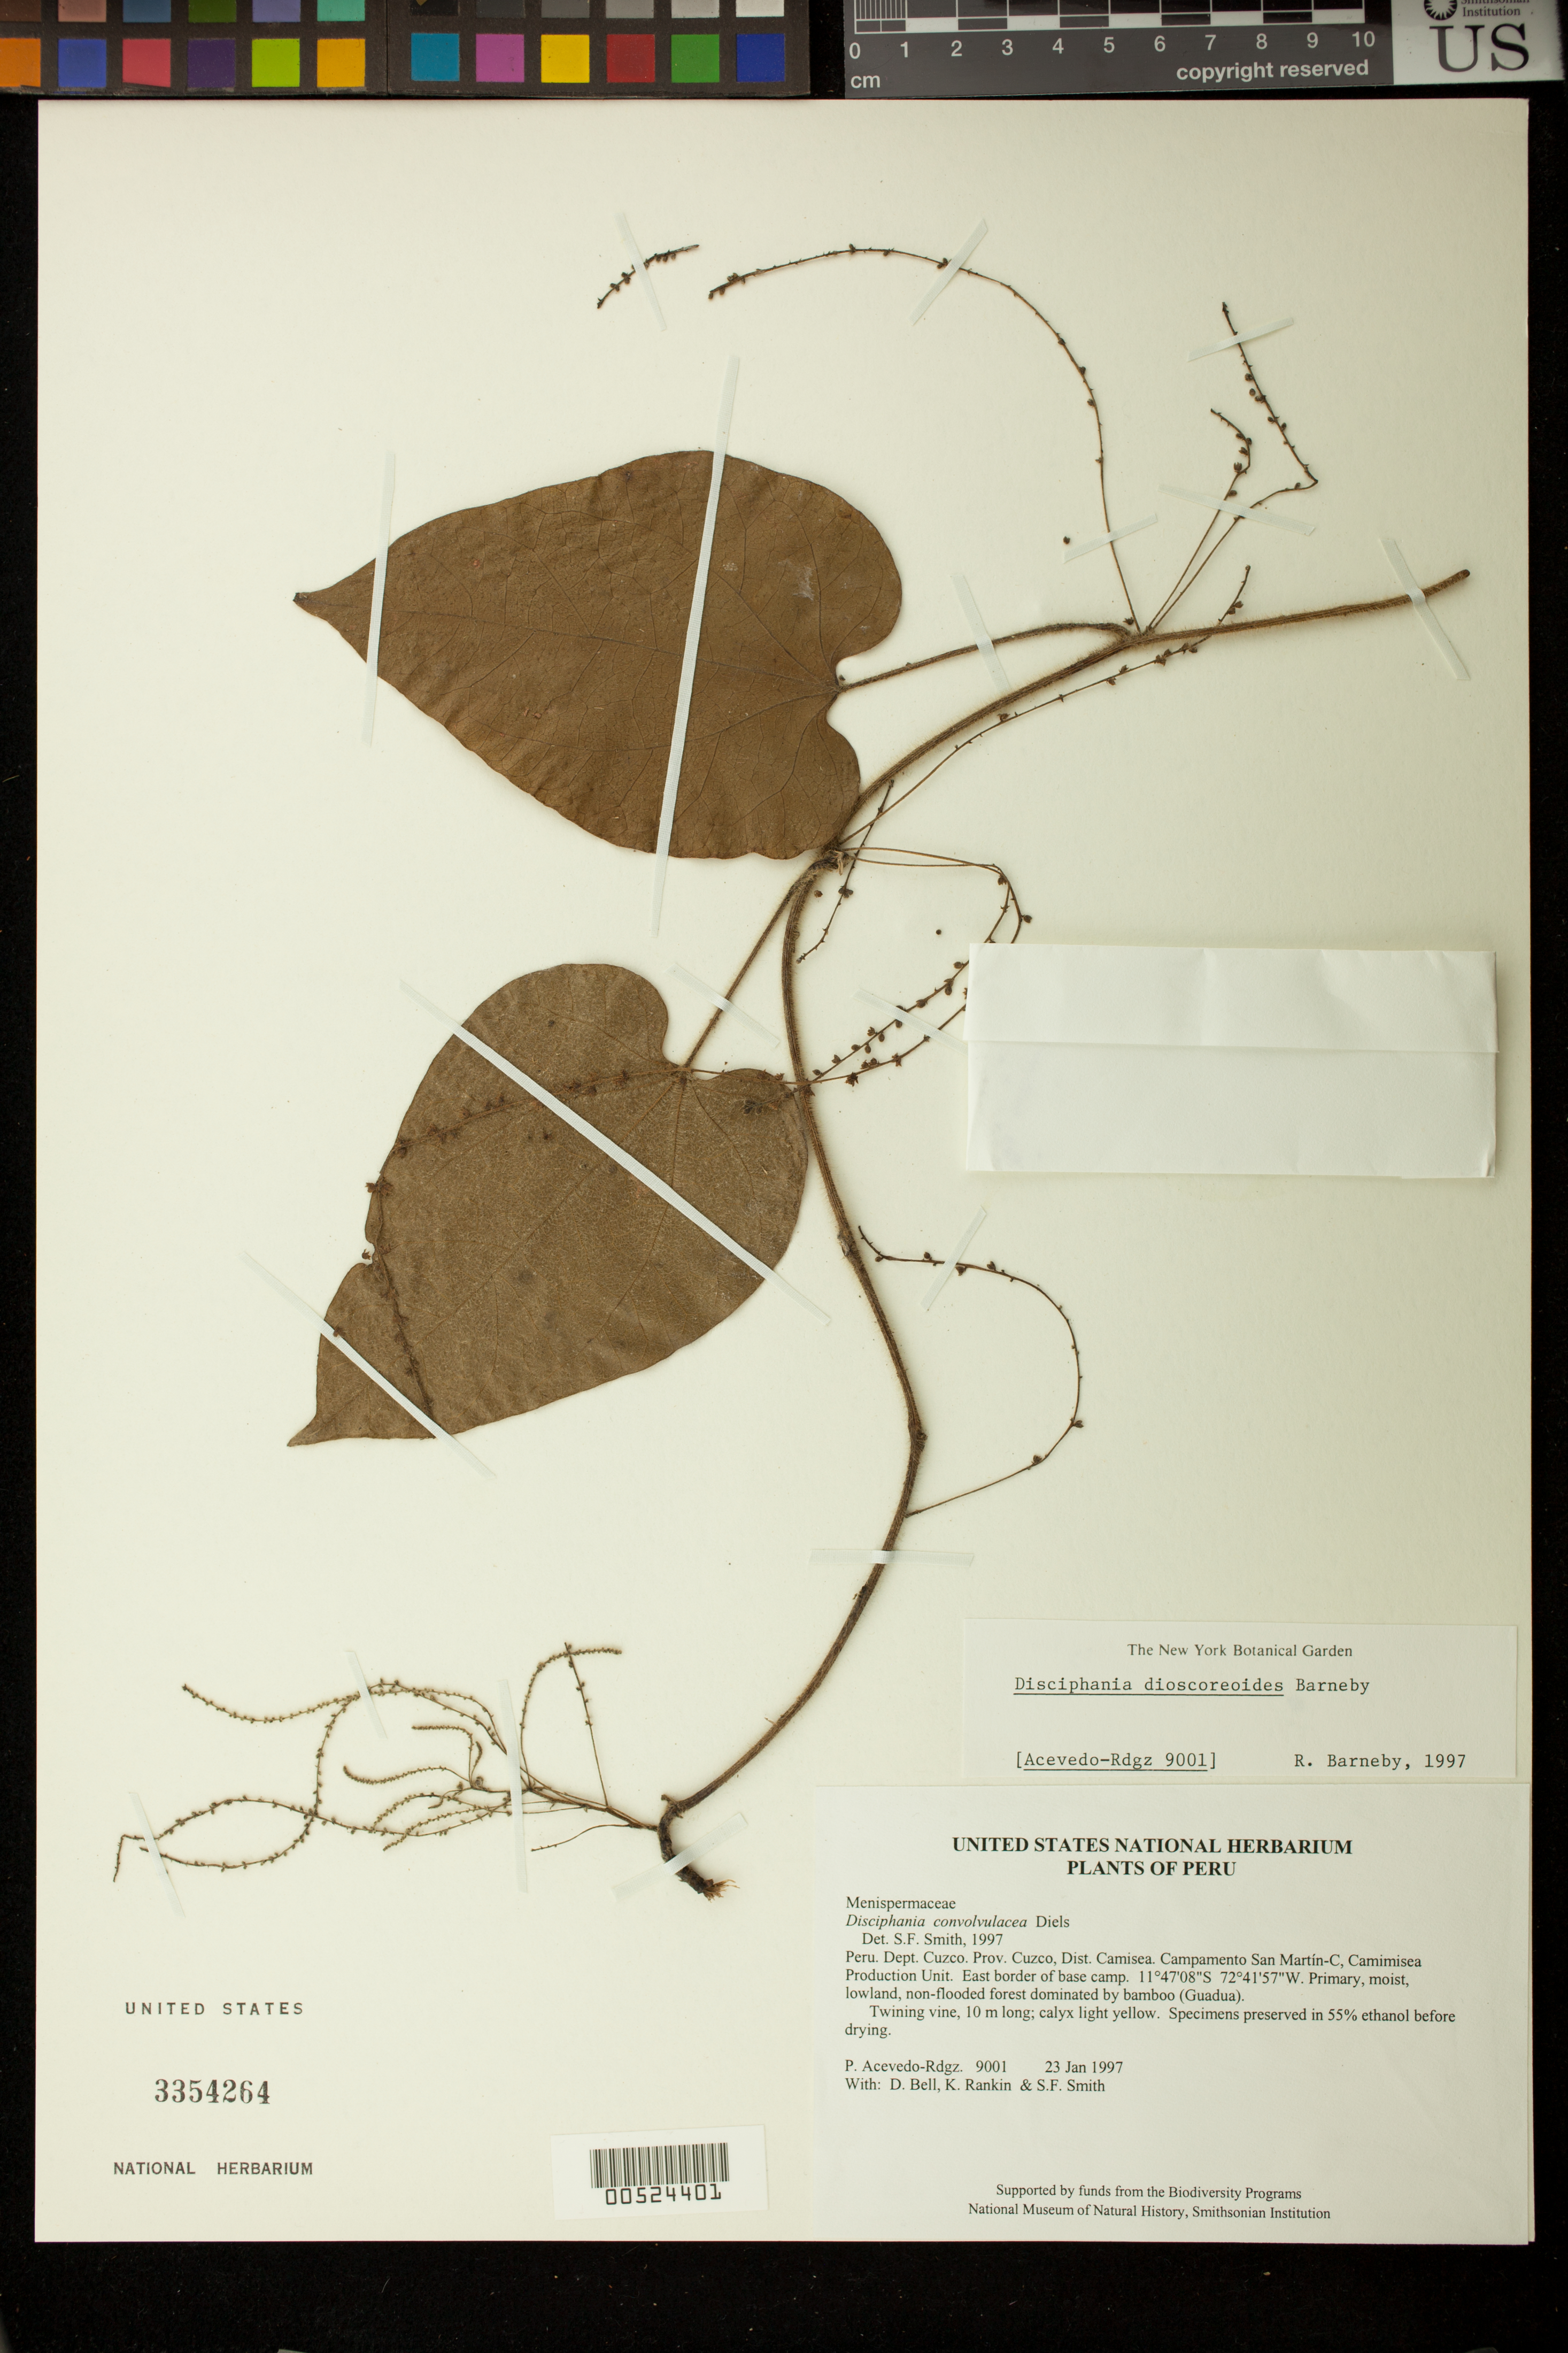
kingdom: Plantae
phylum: Tracheophyta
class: Magnoliopsida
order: Ranunculales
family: Menispermaceae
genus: Disciphania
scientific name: Disciphania dioscoreoides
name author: Barneby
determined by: Smith, Stephen F., (US), NMNH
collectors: P. Acevedo-Rodr., D. A. Bell, K. B. Rankin & S.F. Smith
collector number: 9001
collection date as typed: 23 Jan 1997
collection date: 1997-01-23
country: Peru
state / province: Cusco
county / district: Cusco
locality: Districto Camisea, Campamento San Martín-C, Camimisea Production Unit. East border of base camp.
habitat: Primary, moist, lowland, non-flooded forest dominated by bamboo (Guadua).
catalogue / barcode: US 3354264